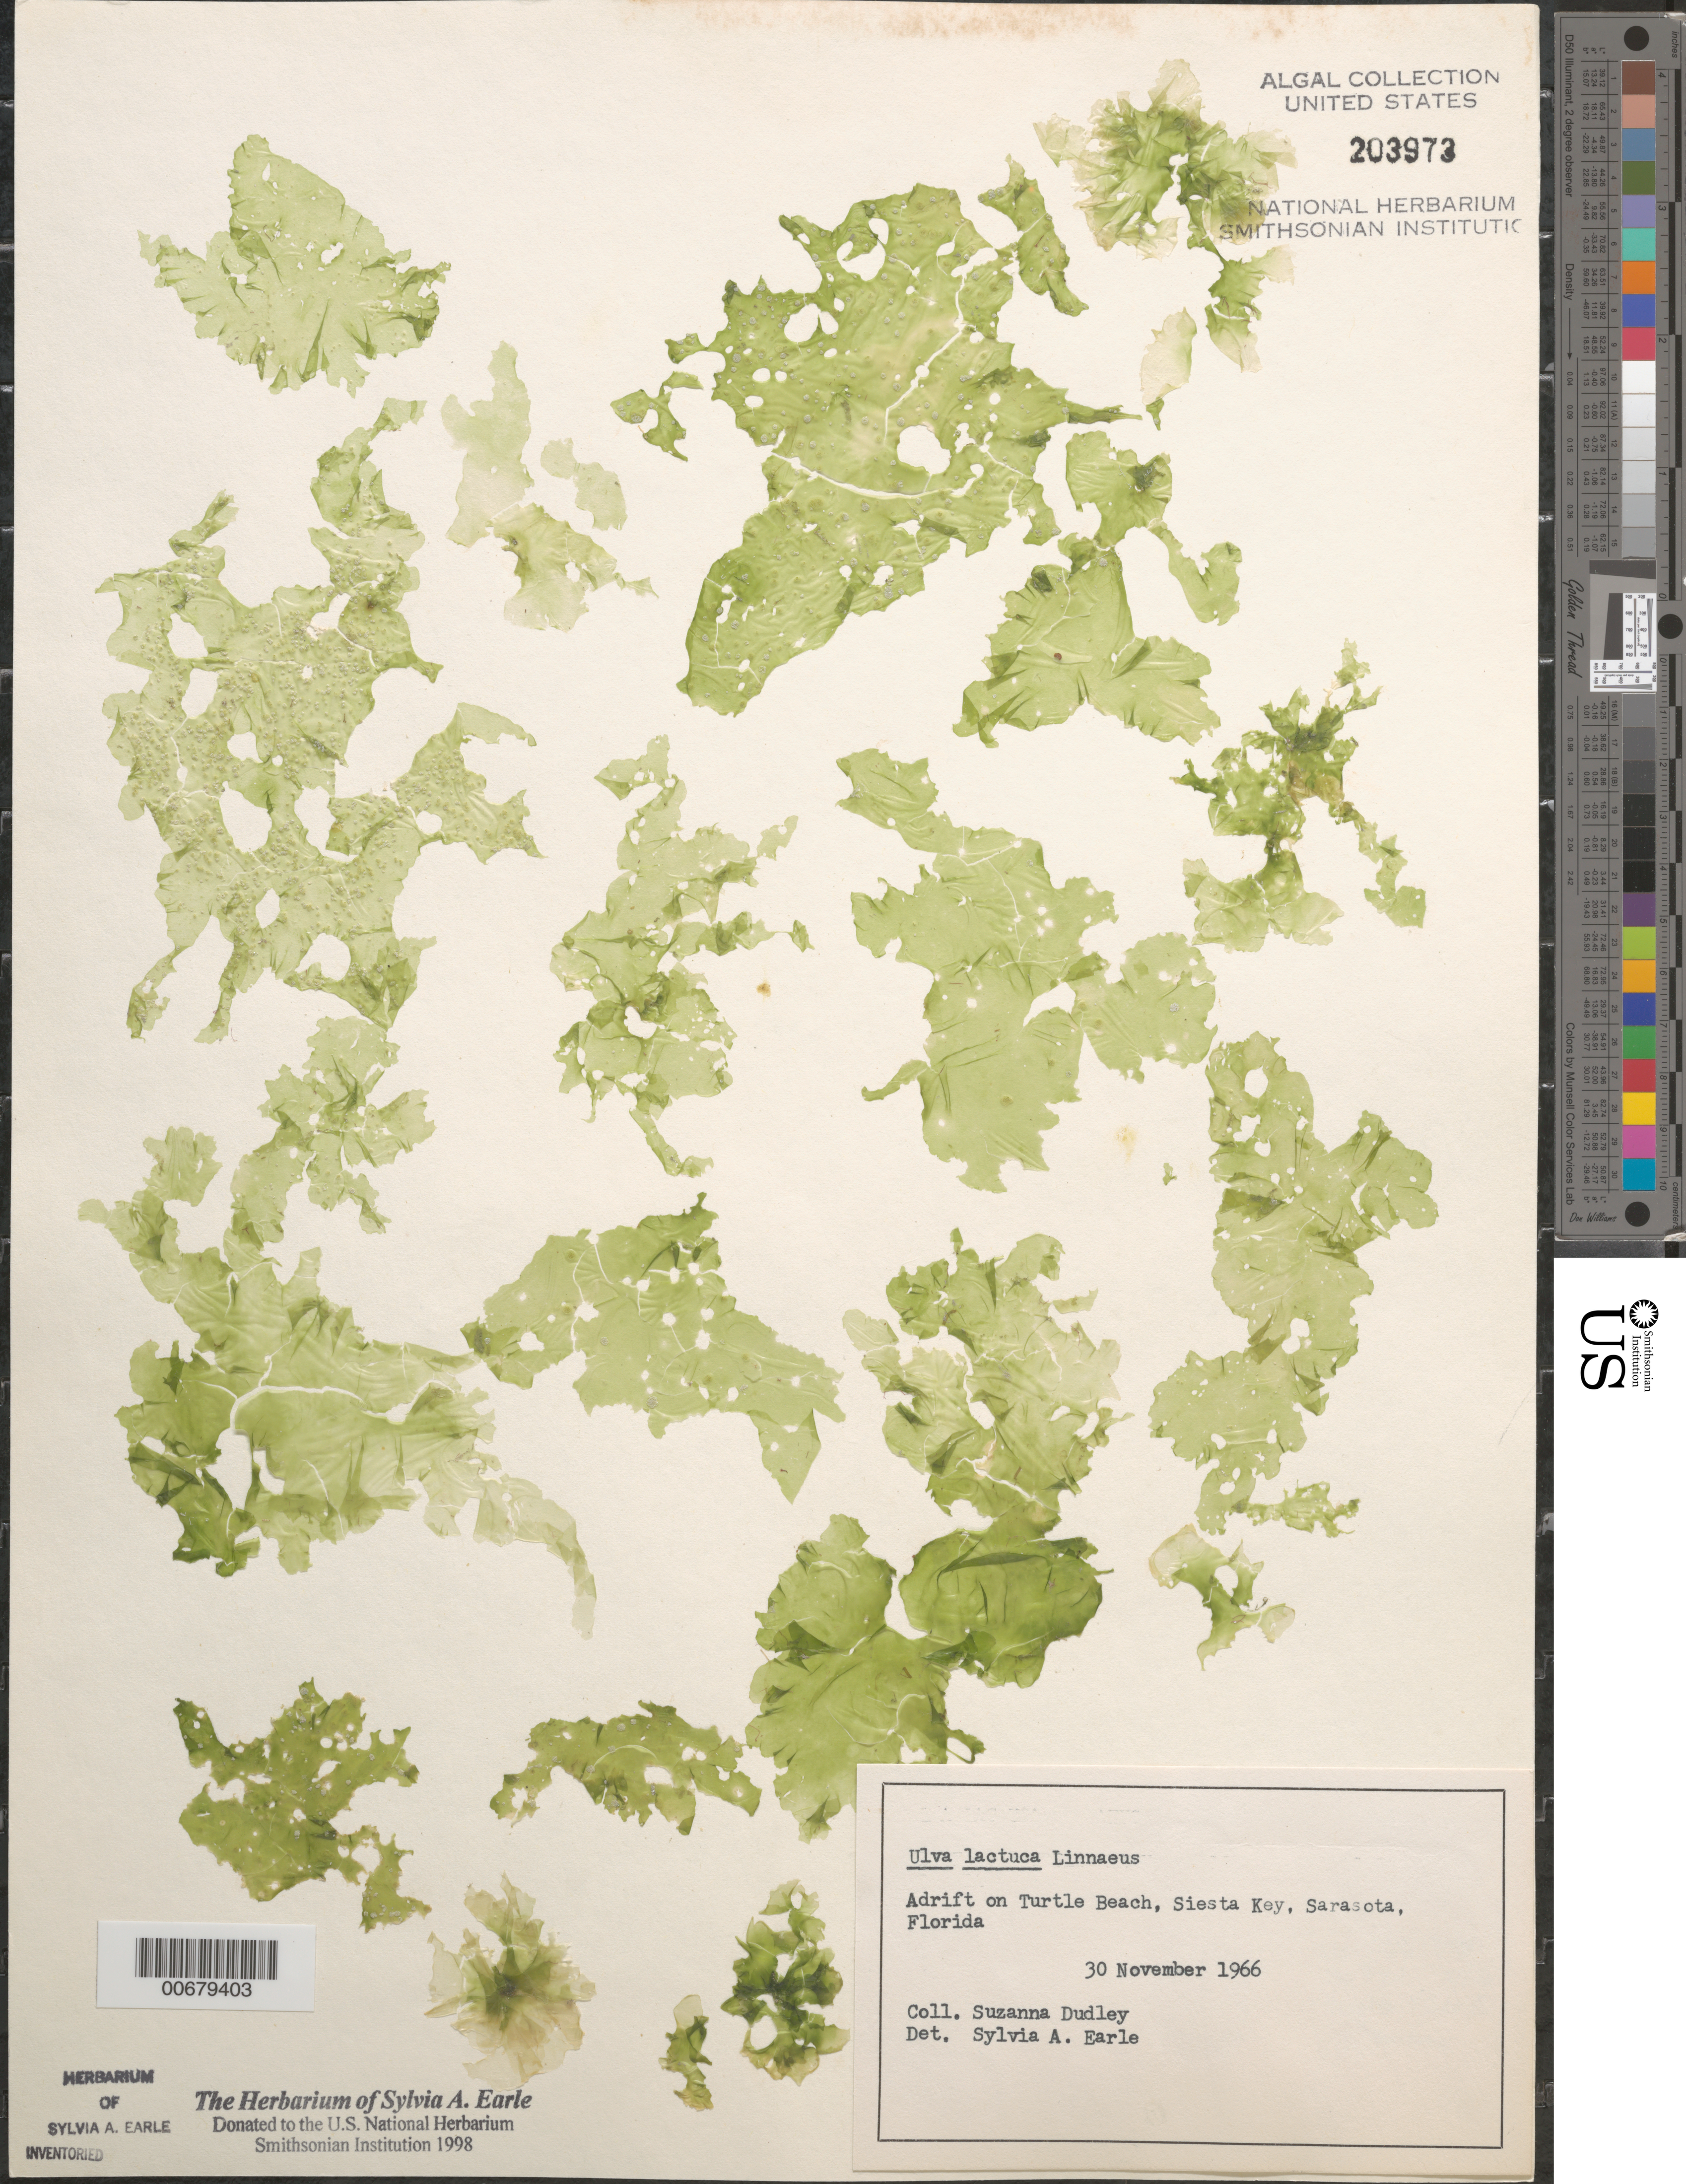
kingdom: Plantae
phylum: Chlorophyta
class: Ulvophyceae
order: Ulvales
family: Ulvaceae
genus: Ulva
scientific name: Ulva lactuca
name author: L.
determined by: Earle, S. A.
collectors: S. Dudley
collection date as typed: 30 Nov 1966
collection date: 1966-11-30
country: United States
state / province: Florida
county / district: Sarasota County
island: Siesta Key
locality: Turtle Beach, Sarasota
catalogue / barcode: US 203973